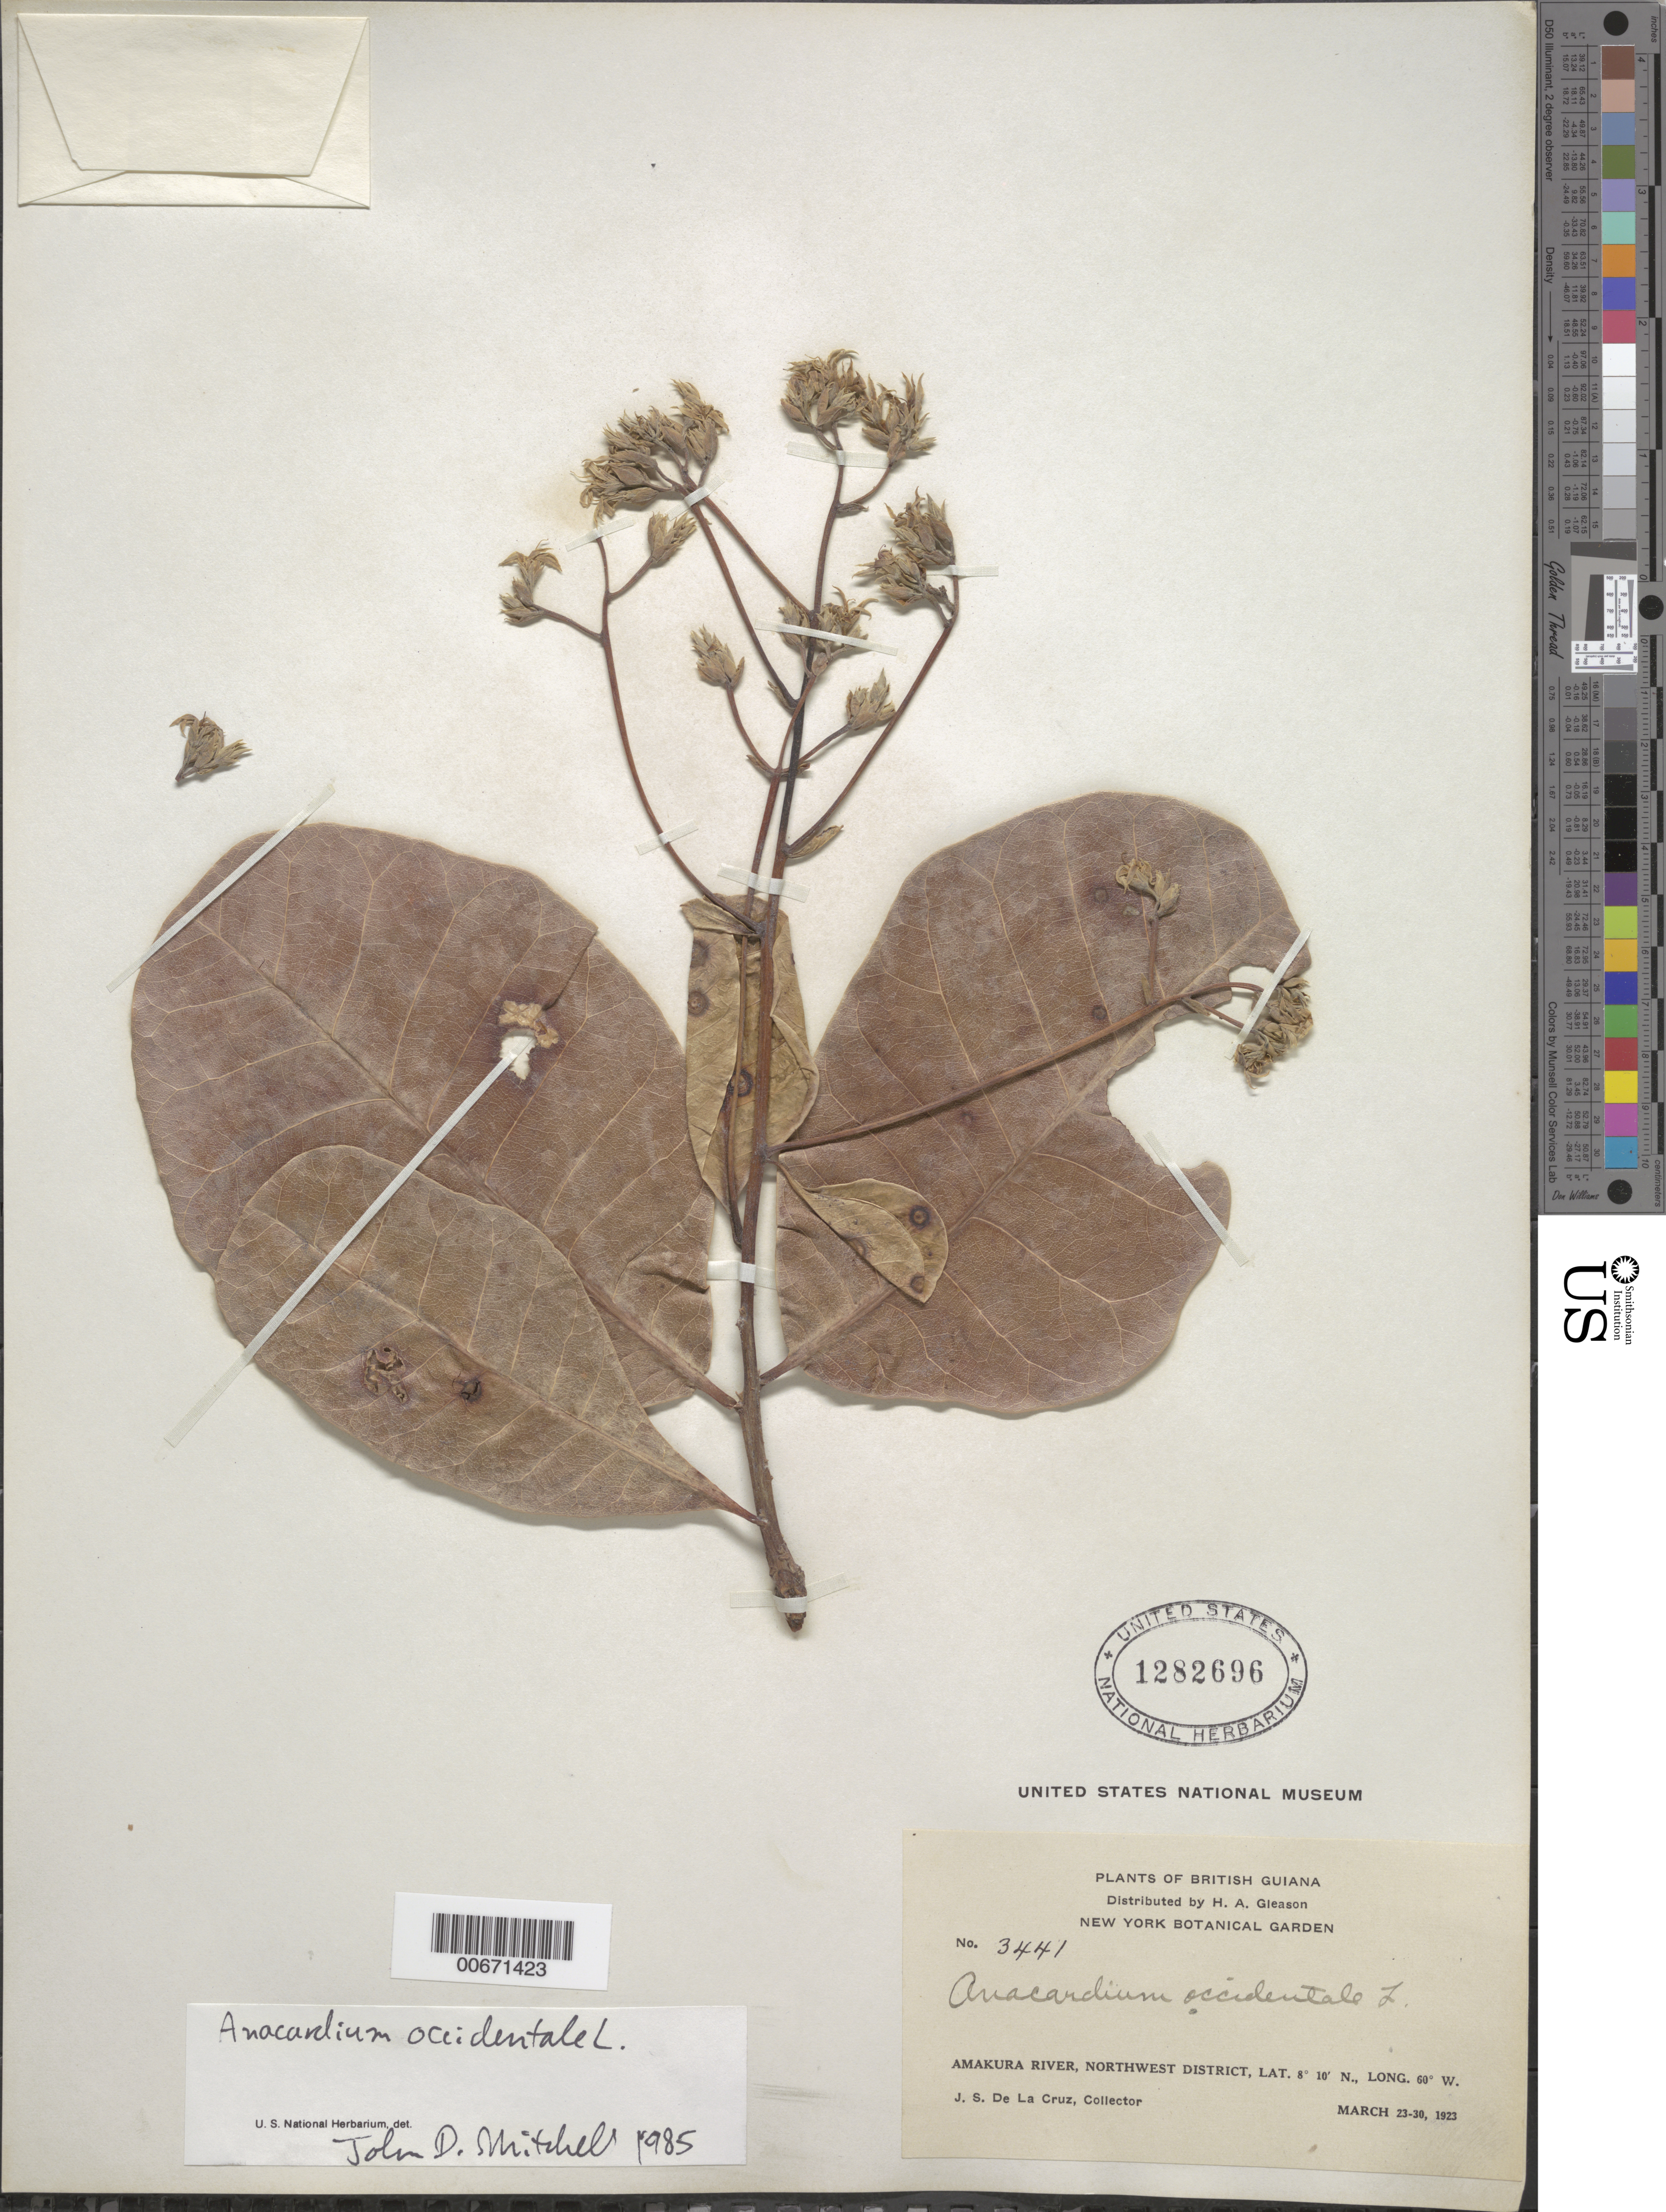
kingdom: Plantae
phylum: Tracheophyta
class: Magnoliopsida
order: Sapindales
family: Anacardiaceae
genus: Anacardium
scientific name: Anacardium occidentale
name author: L.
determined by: Mitchell, John D.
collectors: J. S. de la Cruz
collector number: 3441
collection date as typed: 23-Mar-23 to 30-Mar-23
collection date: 1923-03-23/1923-03-30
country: Guyana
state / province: Barima-Waini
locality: Amakura R., NW District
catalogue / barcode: US 1282696